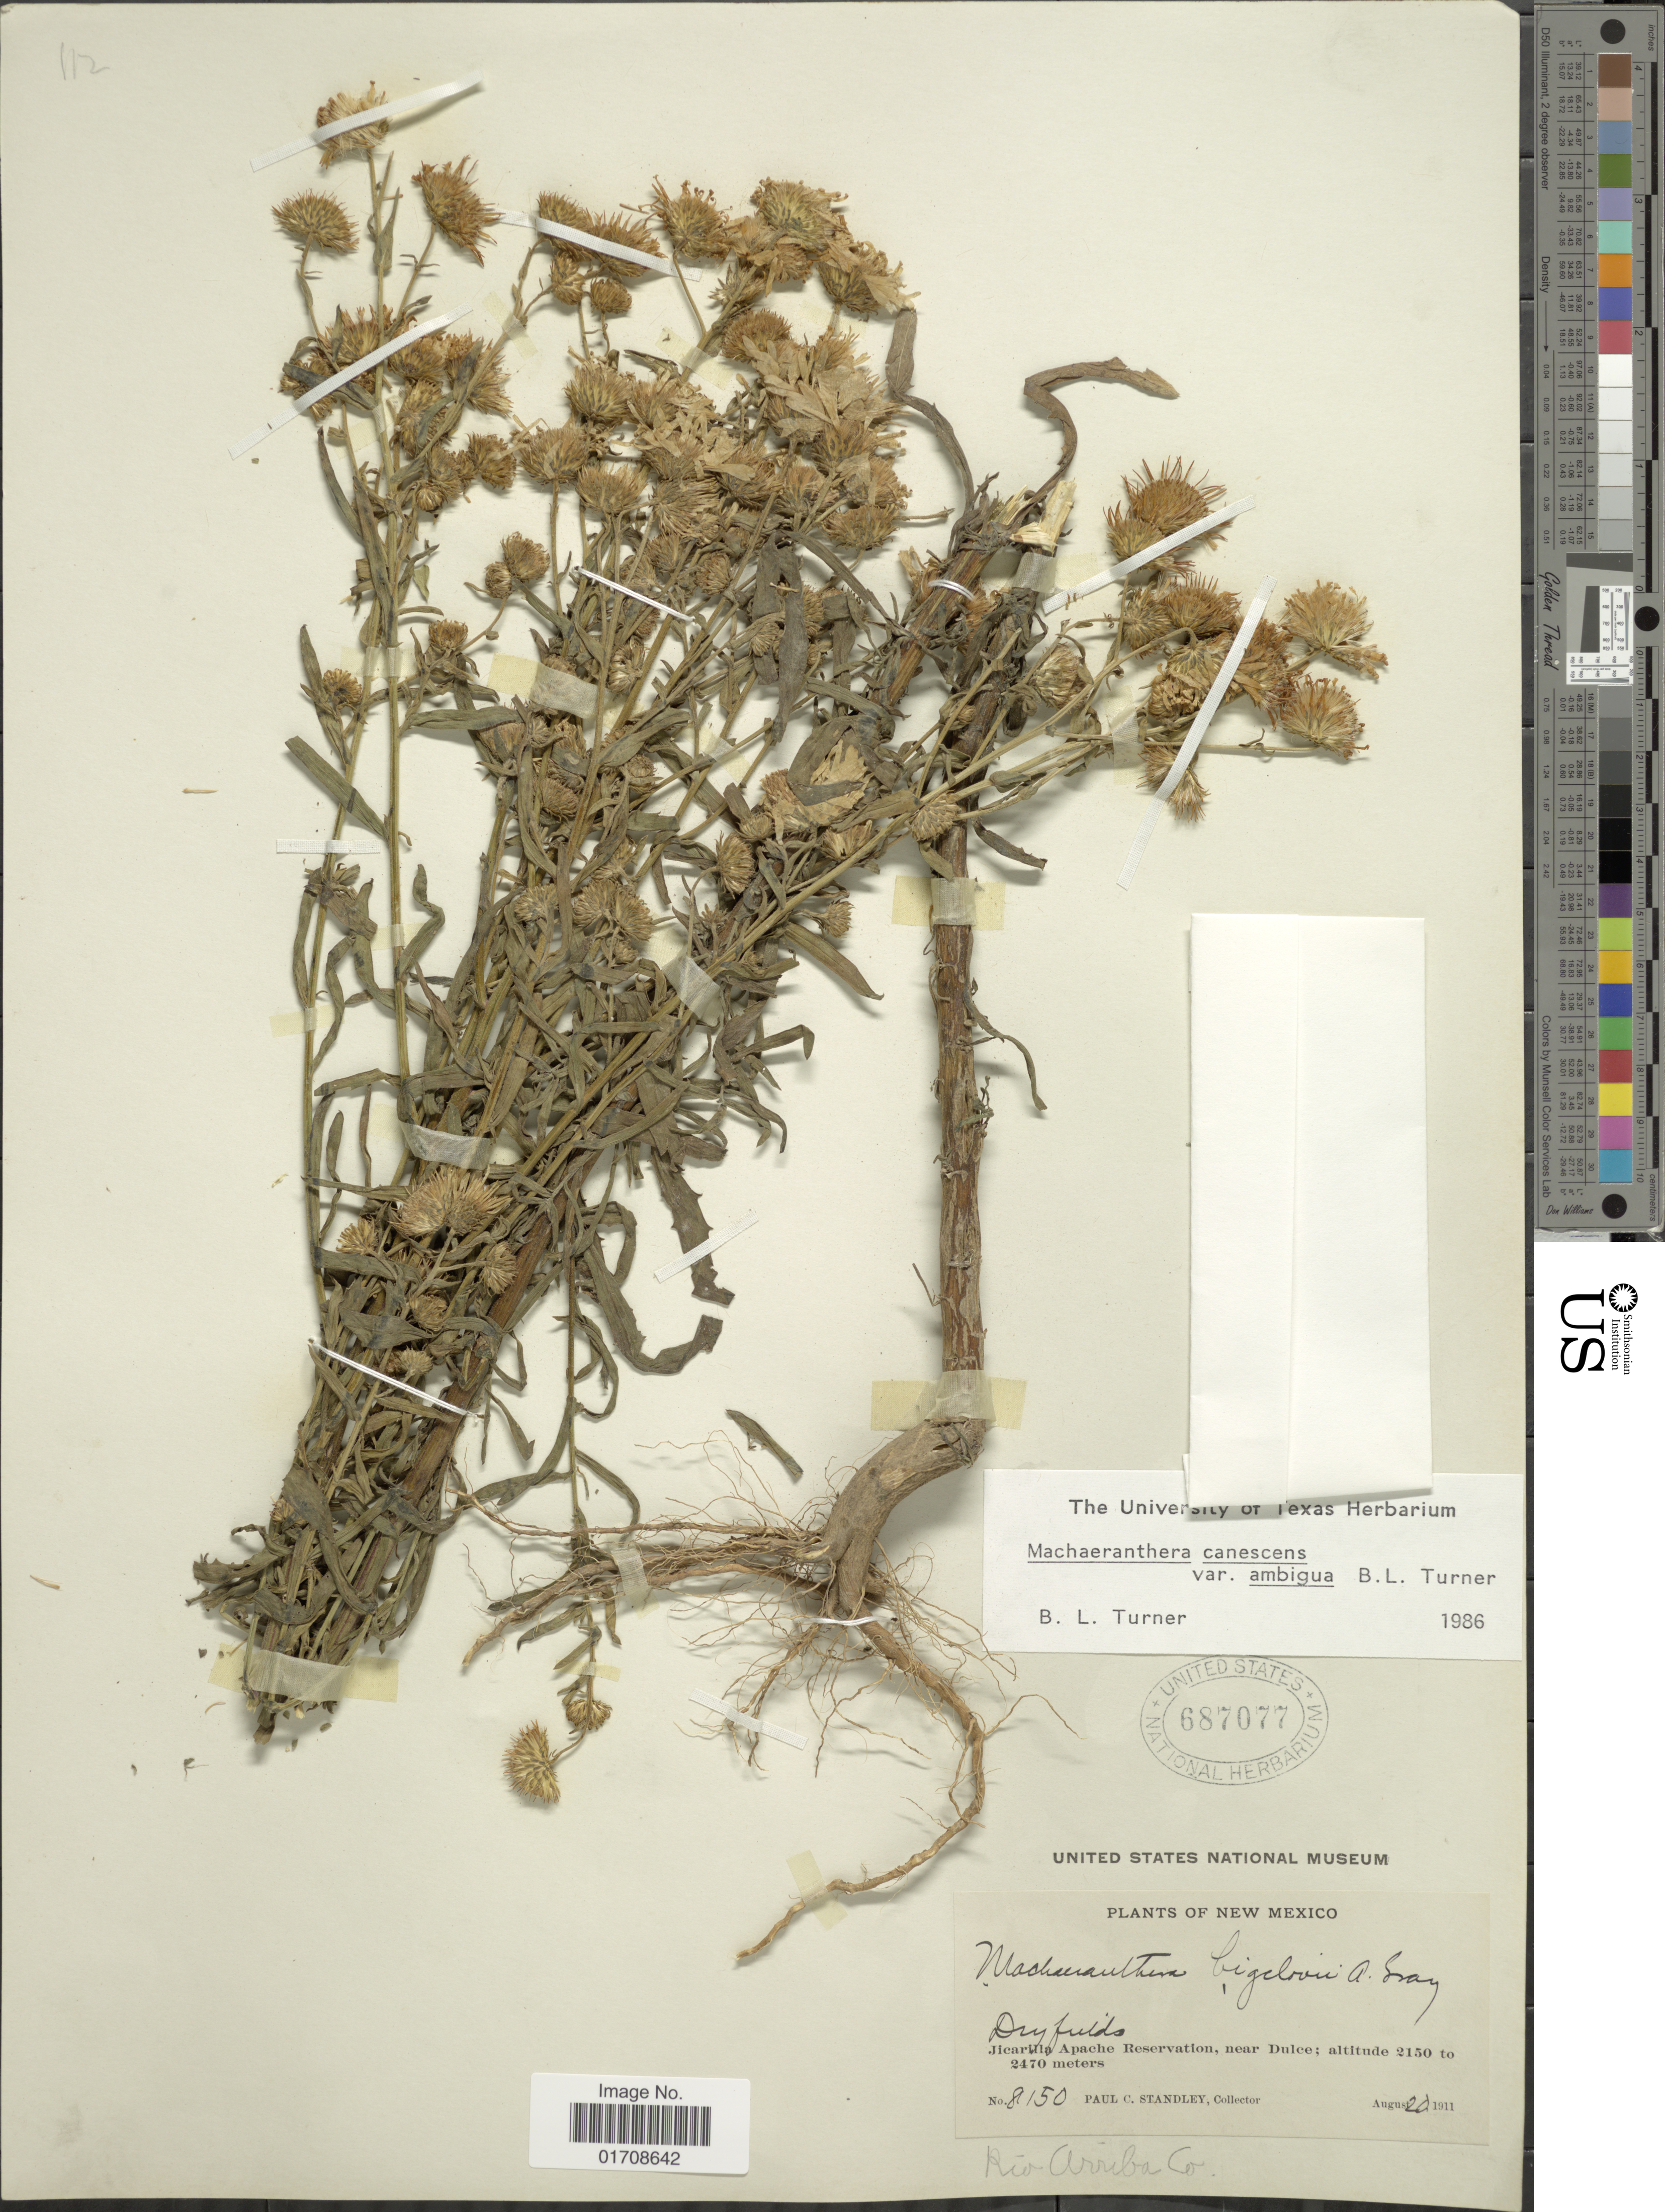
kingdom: Plantae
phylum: Tracheophyta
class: Magnoliopsida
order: Asterales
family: Asteraceae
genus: Machaeranthera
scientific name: Machaeranthera canescens var. ambigua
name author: (B.L. Turner) B.L. Turner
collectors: P. C. Standley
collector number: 8150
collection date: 1911-08-20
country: United States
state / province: New Mexico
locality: Jicarilla Apache Reservation, near Dulce, Rio Arriba Co.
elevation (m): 2150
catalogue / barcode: US 687077